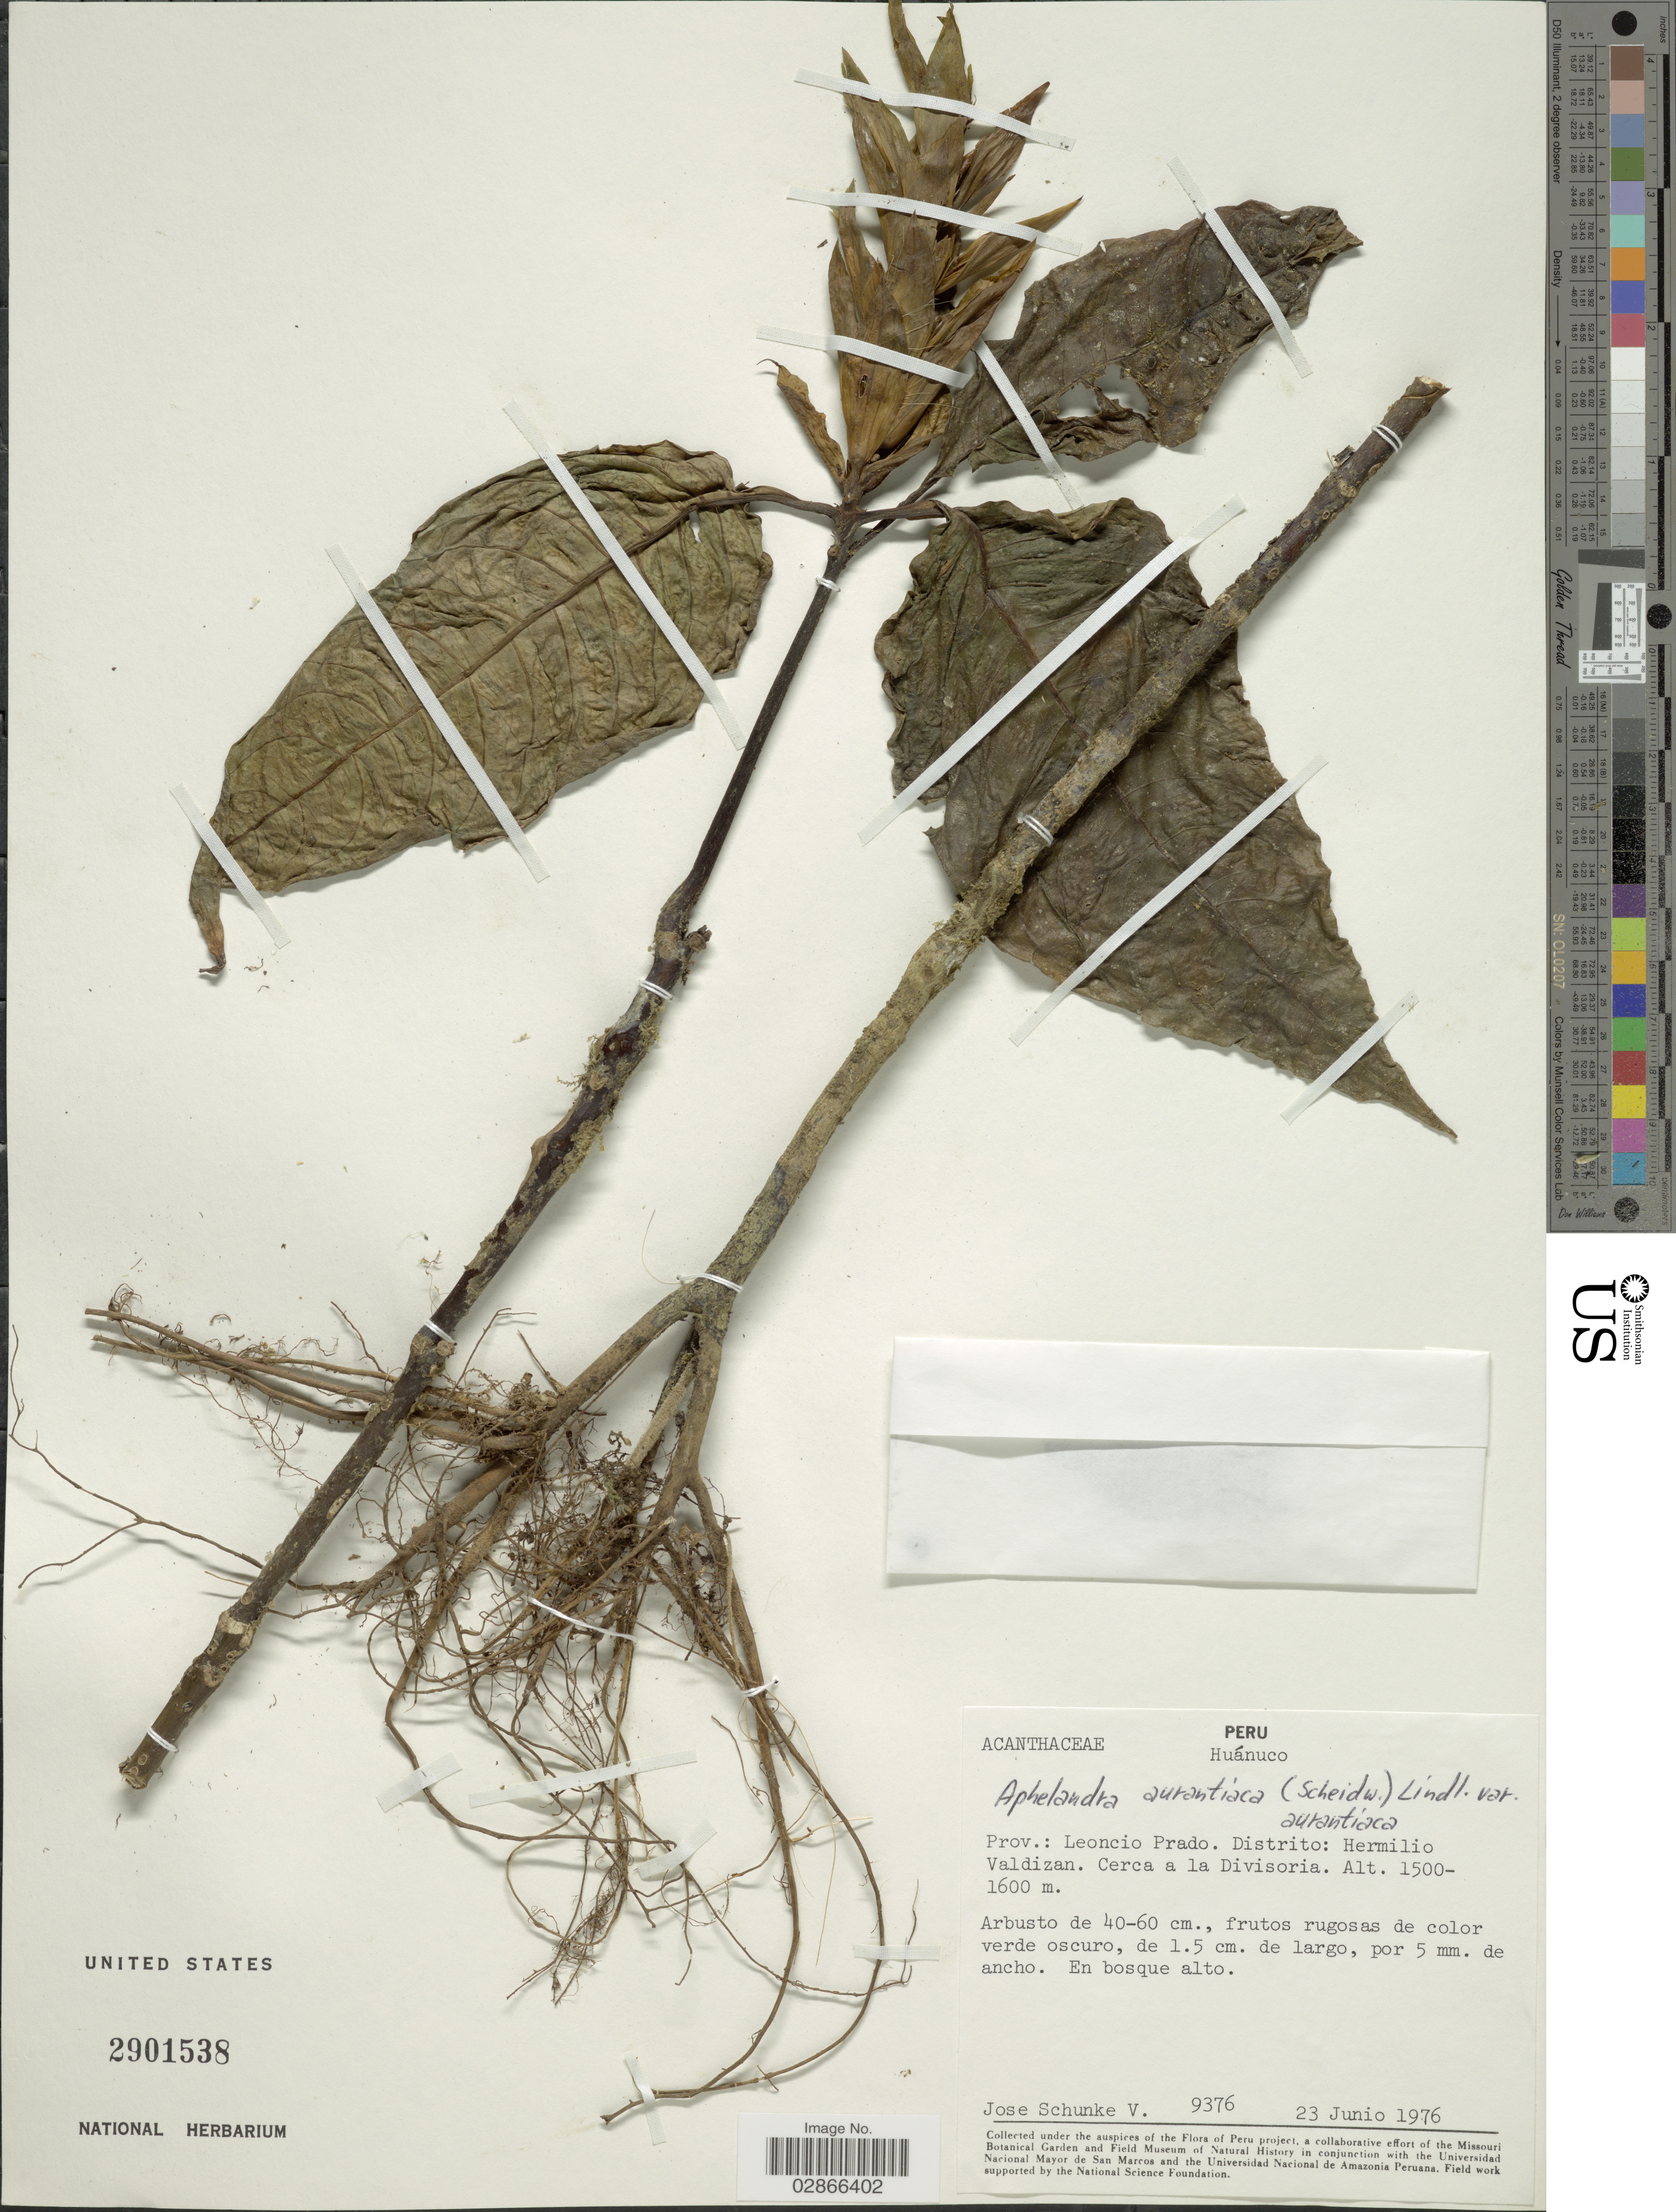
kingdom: Plantae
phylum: Tracheophyta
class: Magnoliopsida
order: Lamiales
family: Acanthaceae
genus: Aphelandra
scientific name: Aphelandra aurantiaca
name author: (Scheidw.) Lindl.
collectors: J. Schunke Vigo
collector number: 9376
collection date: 1976-06-23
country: Peru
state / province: Huánuco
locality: Prov.: Leoncio Prado. Distrito: Hermilio Valdizan. Cerca a la Divisoria.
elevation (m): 1500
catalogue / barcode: US 2901538